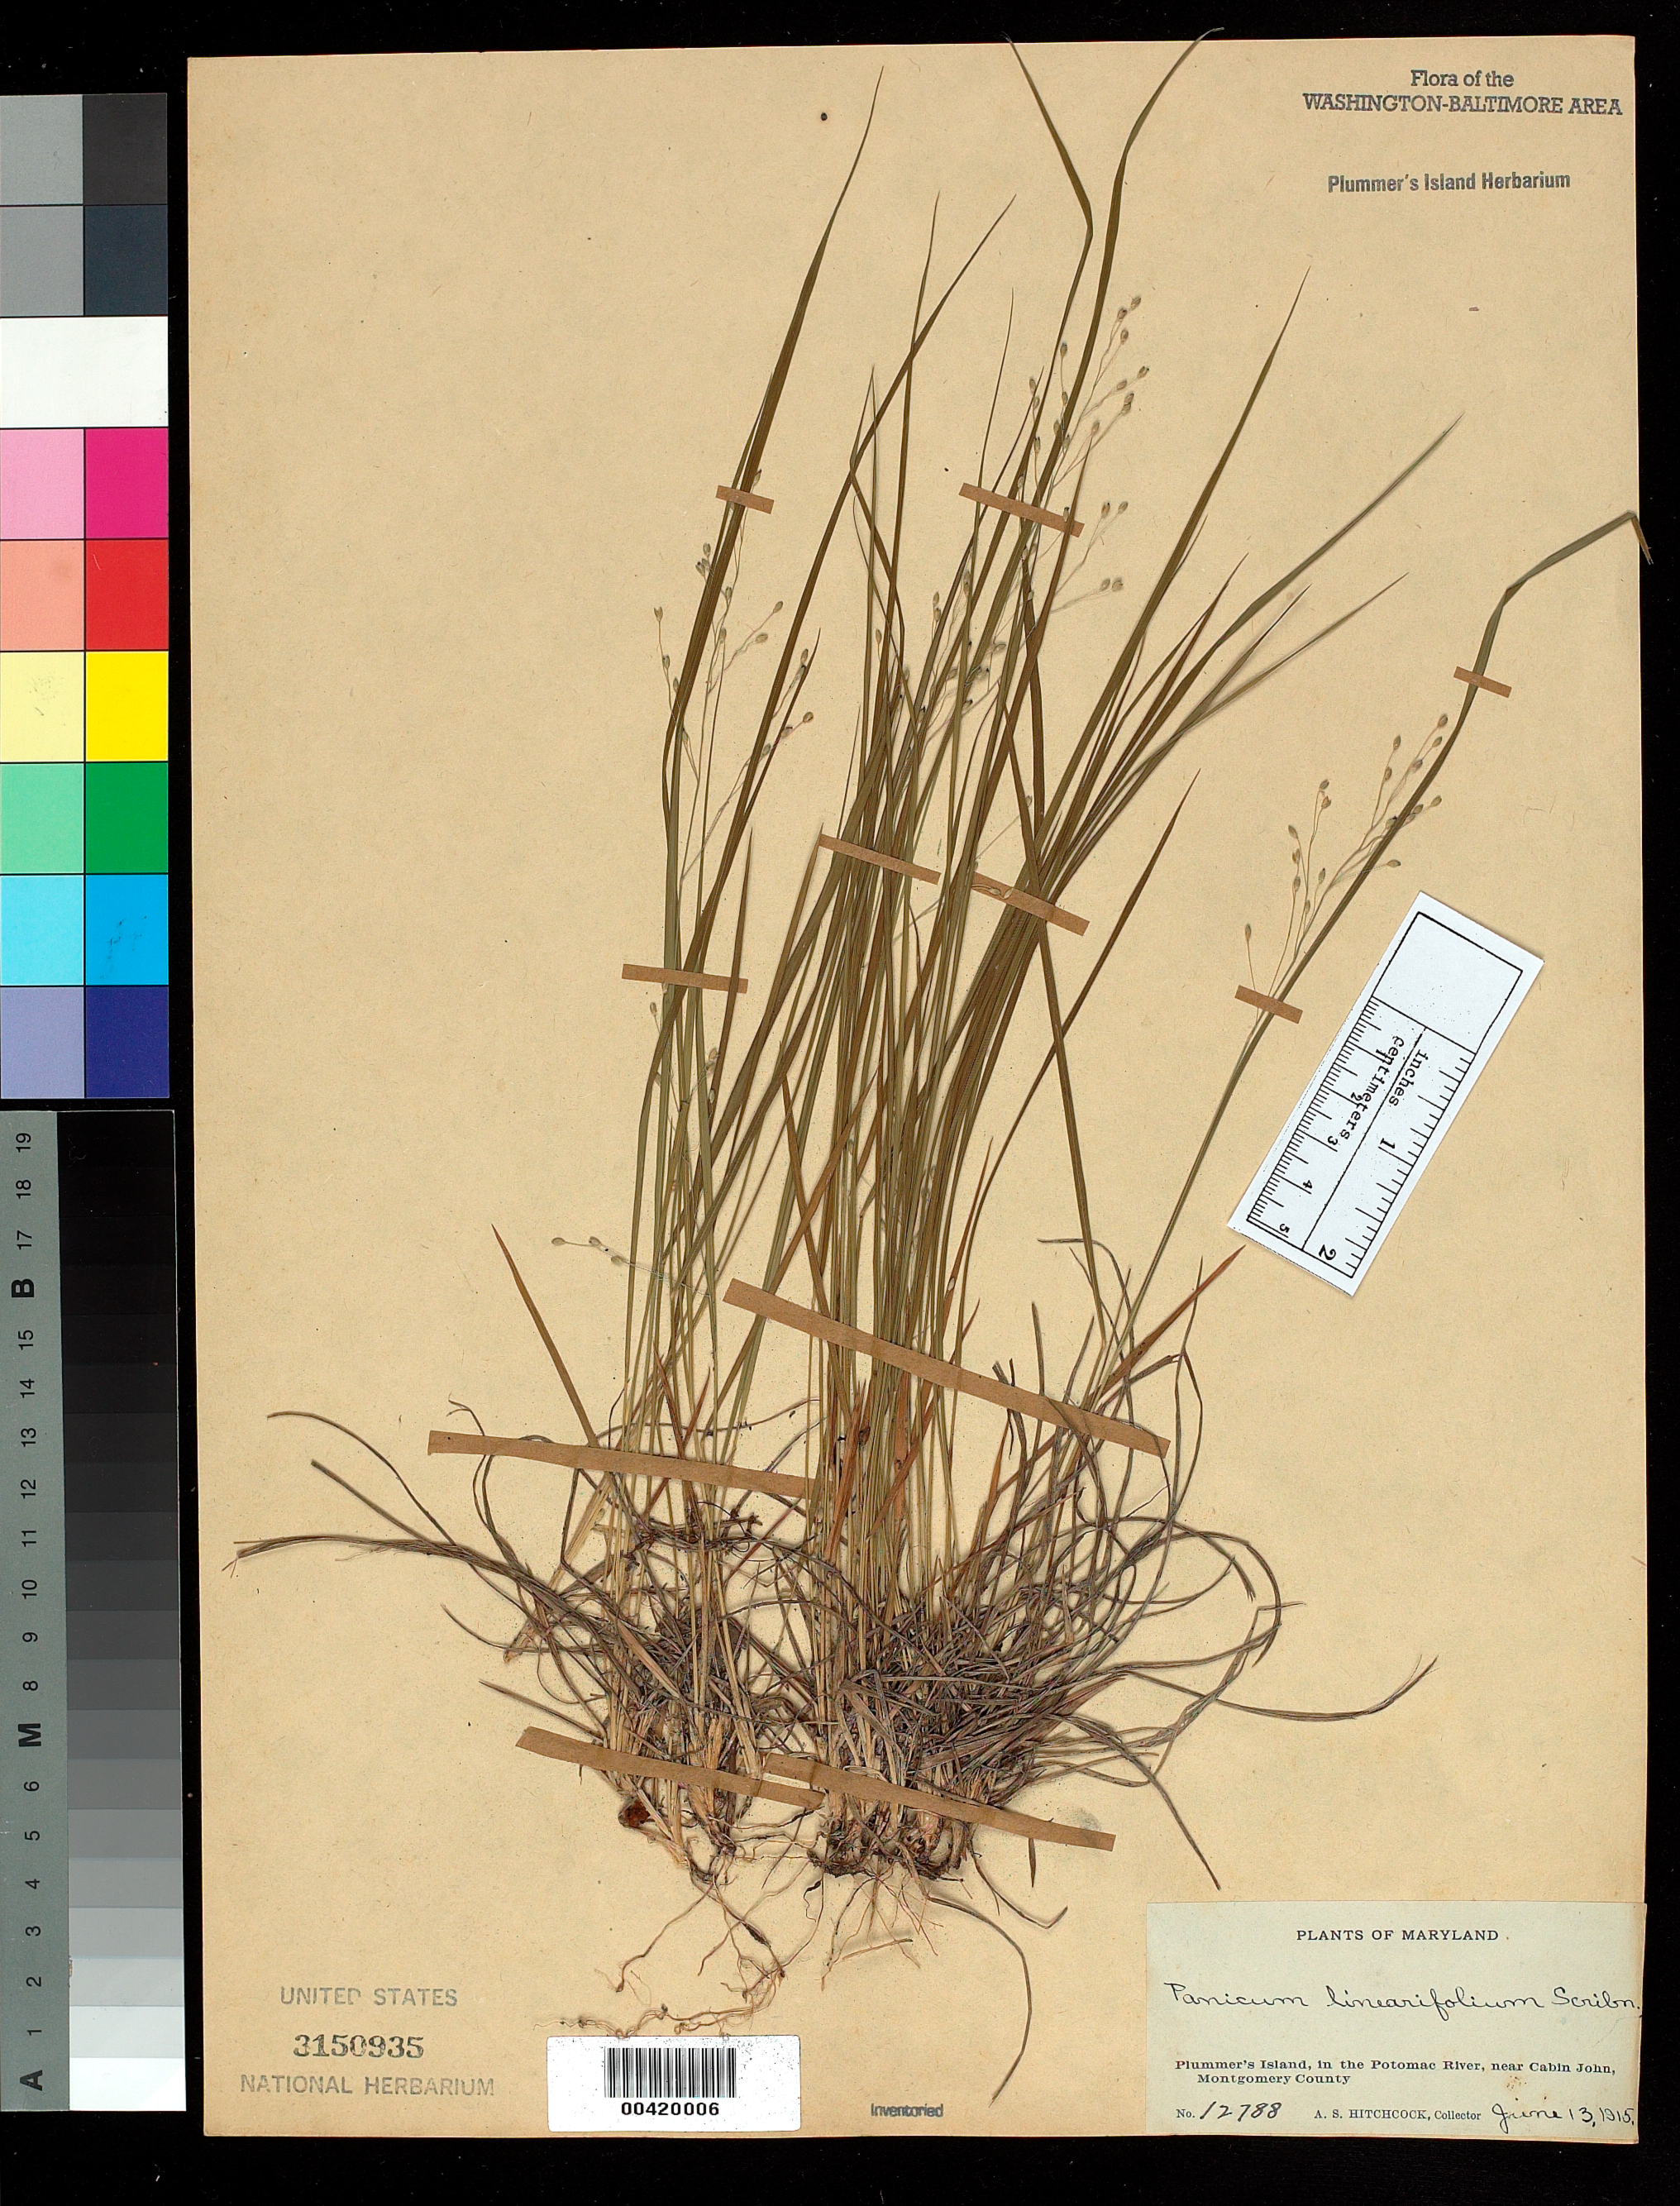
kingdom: Plantae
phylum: Tracheophyta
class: Liliopsida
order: Poales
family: Poaceae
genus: Dichanthelium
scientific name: Dichanthelium linearifolium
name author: (Scribn.) Gould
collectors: A. S. Hitchcock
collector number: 12788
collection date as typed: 13 Jun 1915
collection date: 1915-06-13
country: United States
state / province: Maryland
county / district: Montgomery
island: Plummers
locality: Plummer's Island C. & O. Canal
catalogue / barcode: US 3150935